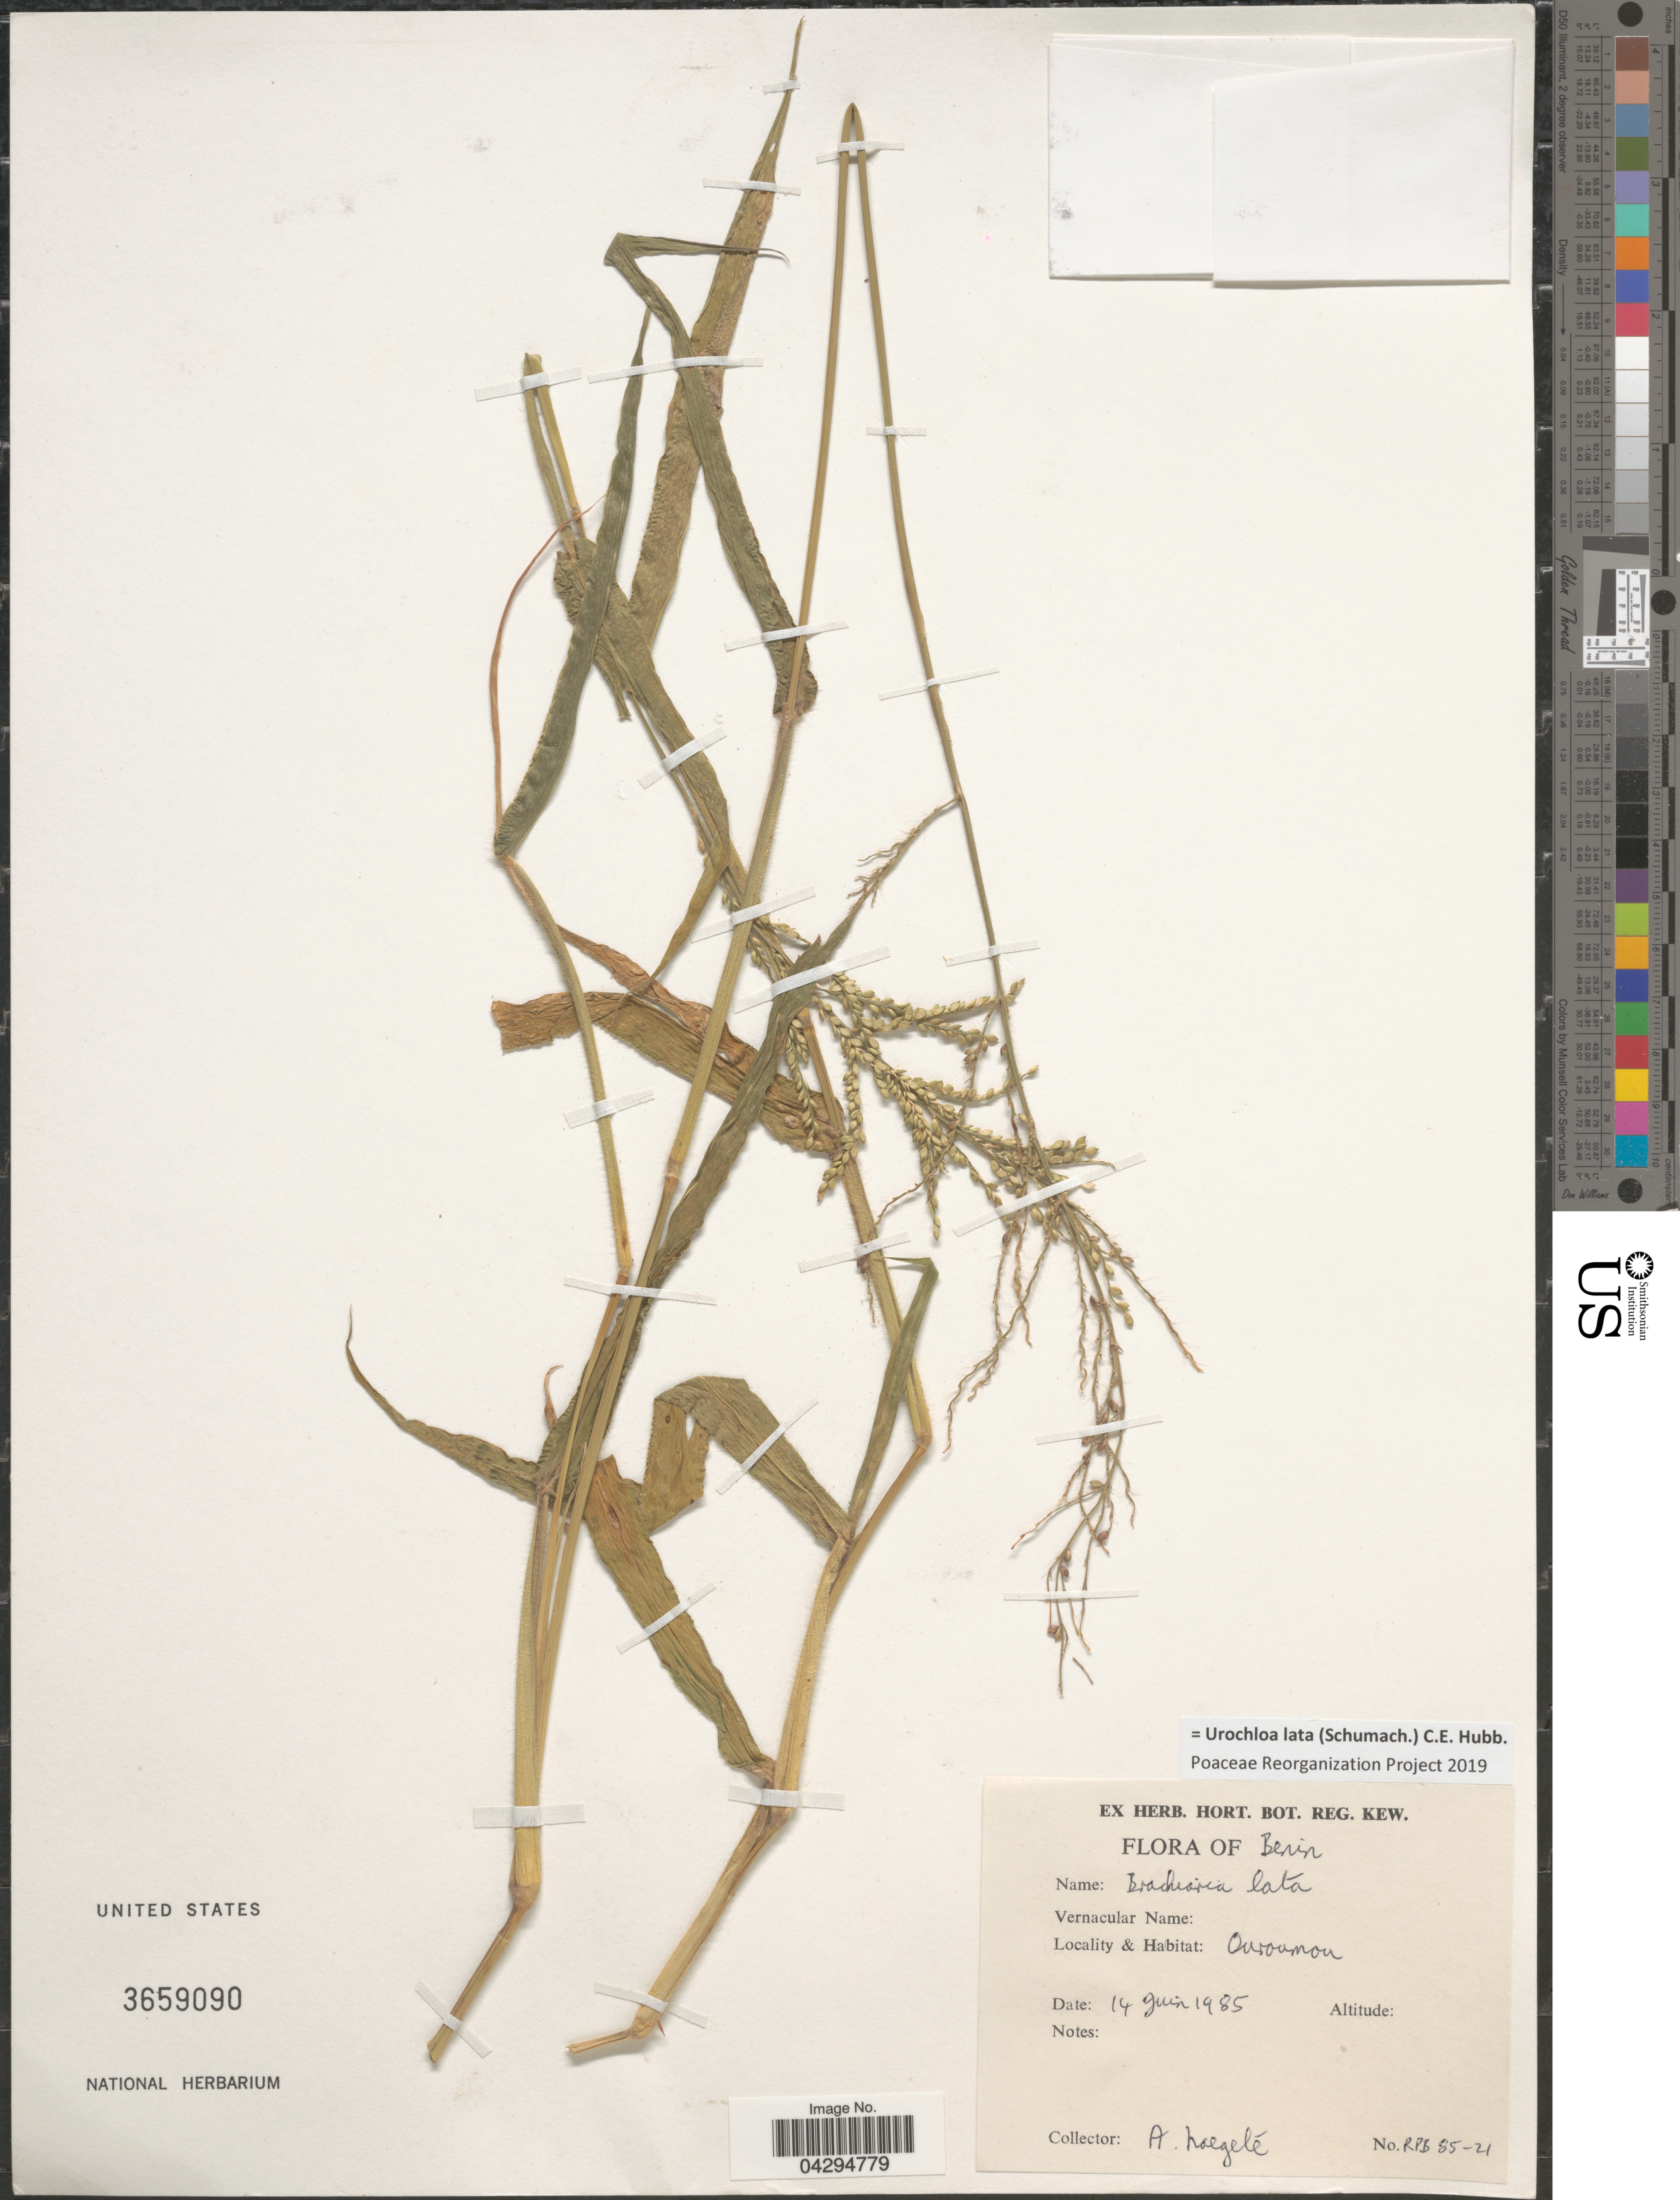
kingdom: Plantae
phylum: Tracheophyta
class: Liliopsida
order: Poales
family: Poaceae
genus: Urochloa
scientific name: Urochloa lata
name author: (Schumach.) C. E. Hubb.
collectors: A. Nolgete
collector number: RPB85-21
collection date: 1985-06-14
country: Benin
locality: Ouroumou.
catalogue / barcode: US 3659090